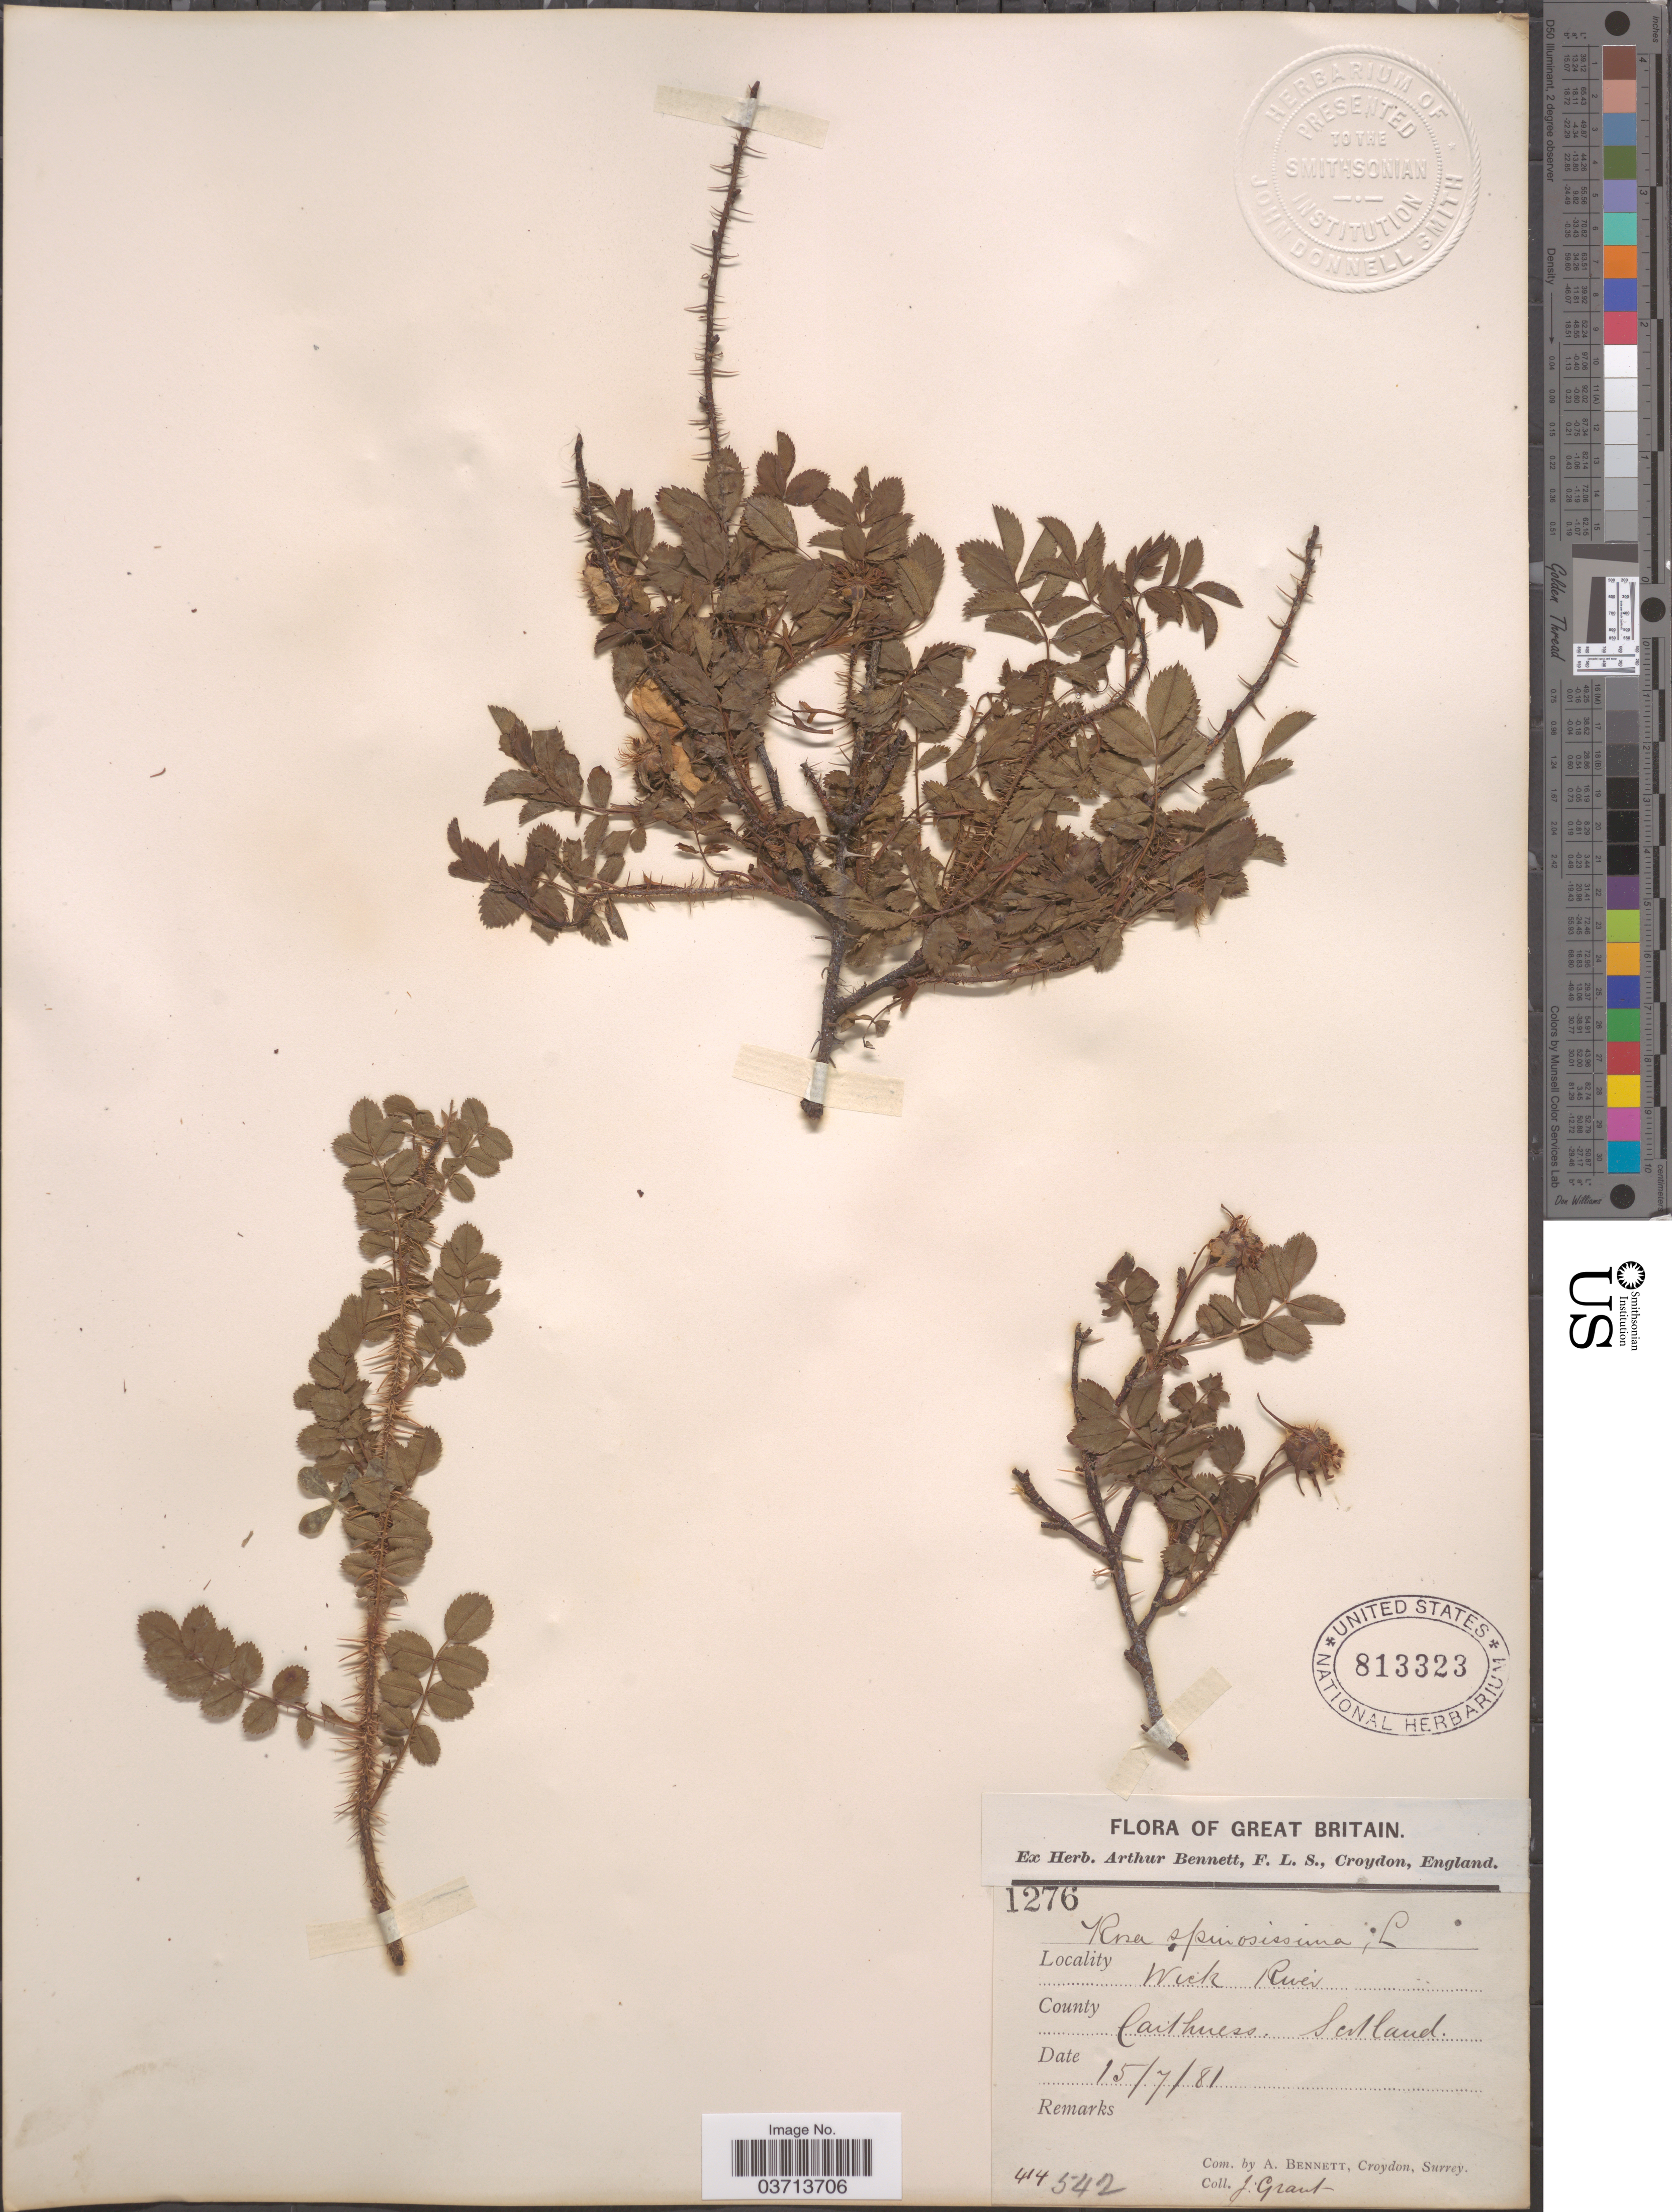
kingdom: Plantae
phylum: Tracheophyta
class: Magnoliopsida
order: Rosales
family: Rosaceae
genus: Rosa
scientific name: Rosa spinosissima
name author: L.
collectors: J. Grant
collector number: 1276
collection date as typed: Transcribed d/m/y: 15/7/81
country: United Kingdom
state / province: Scotland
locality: Great Britain. Wick River. County Caithness.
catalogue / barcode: US 813323